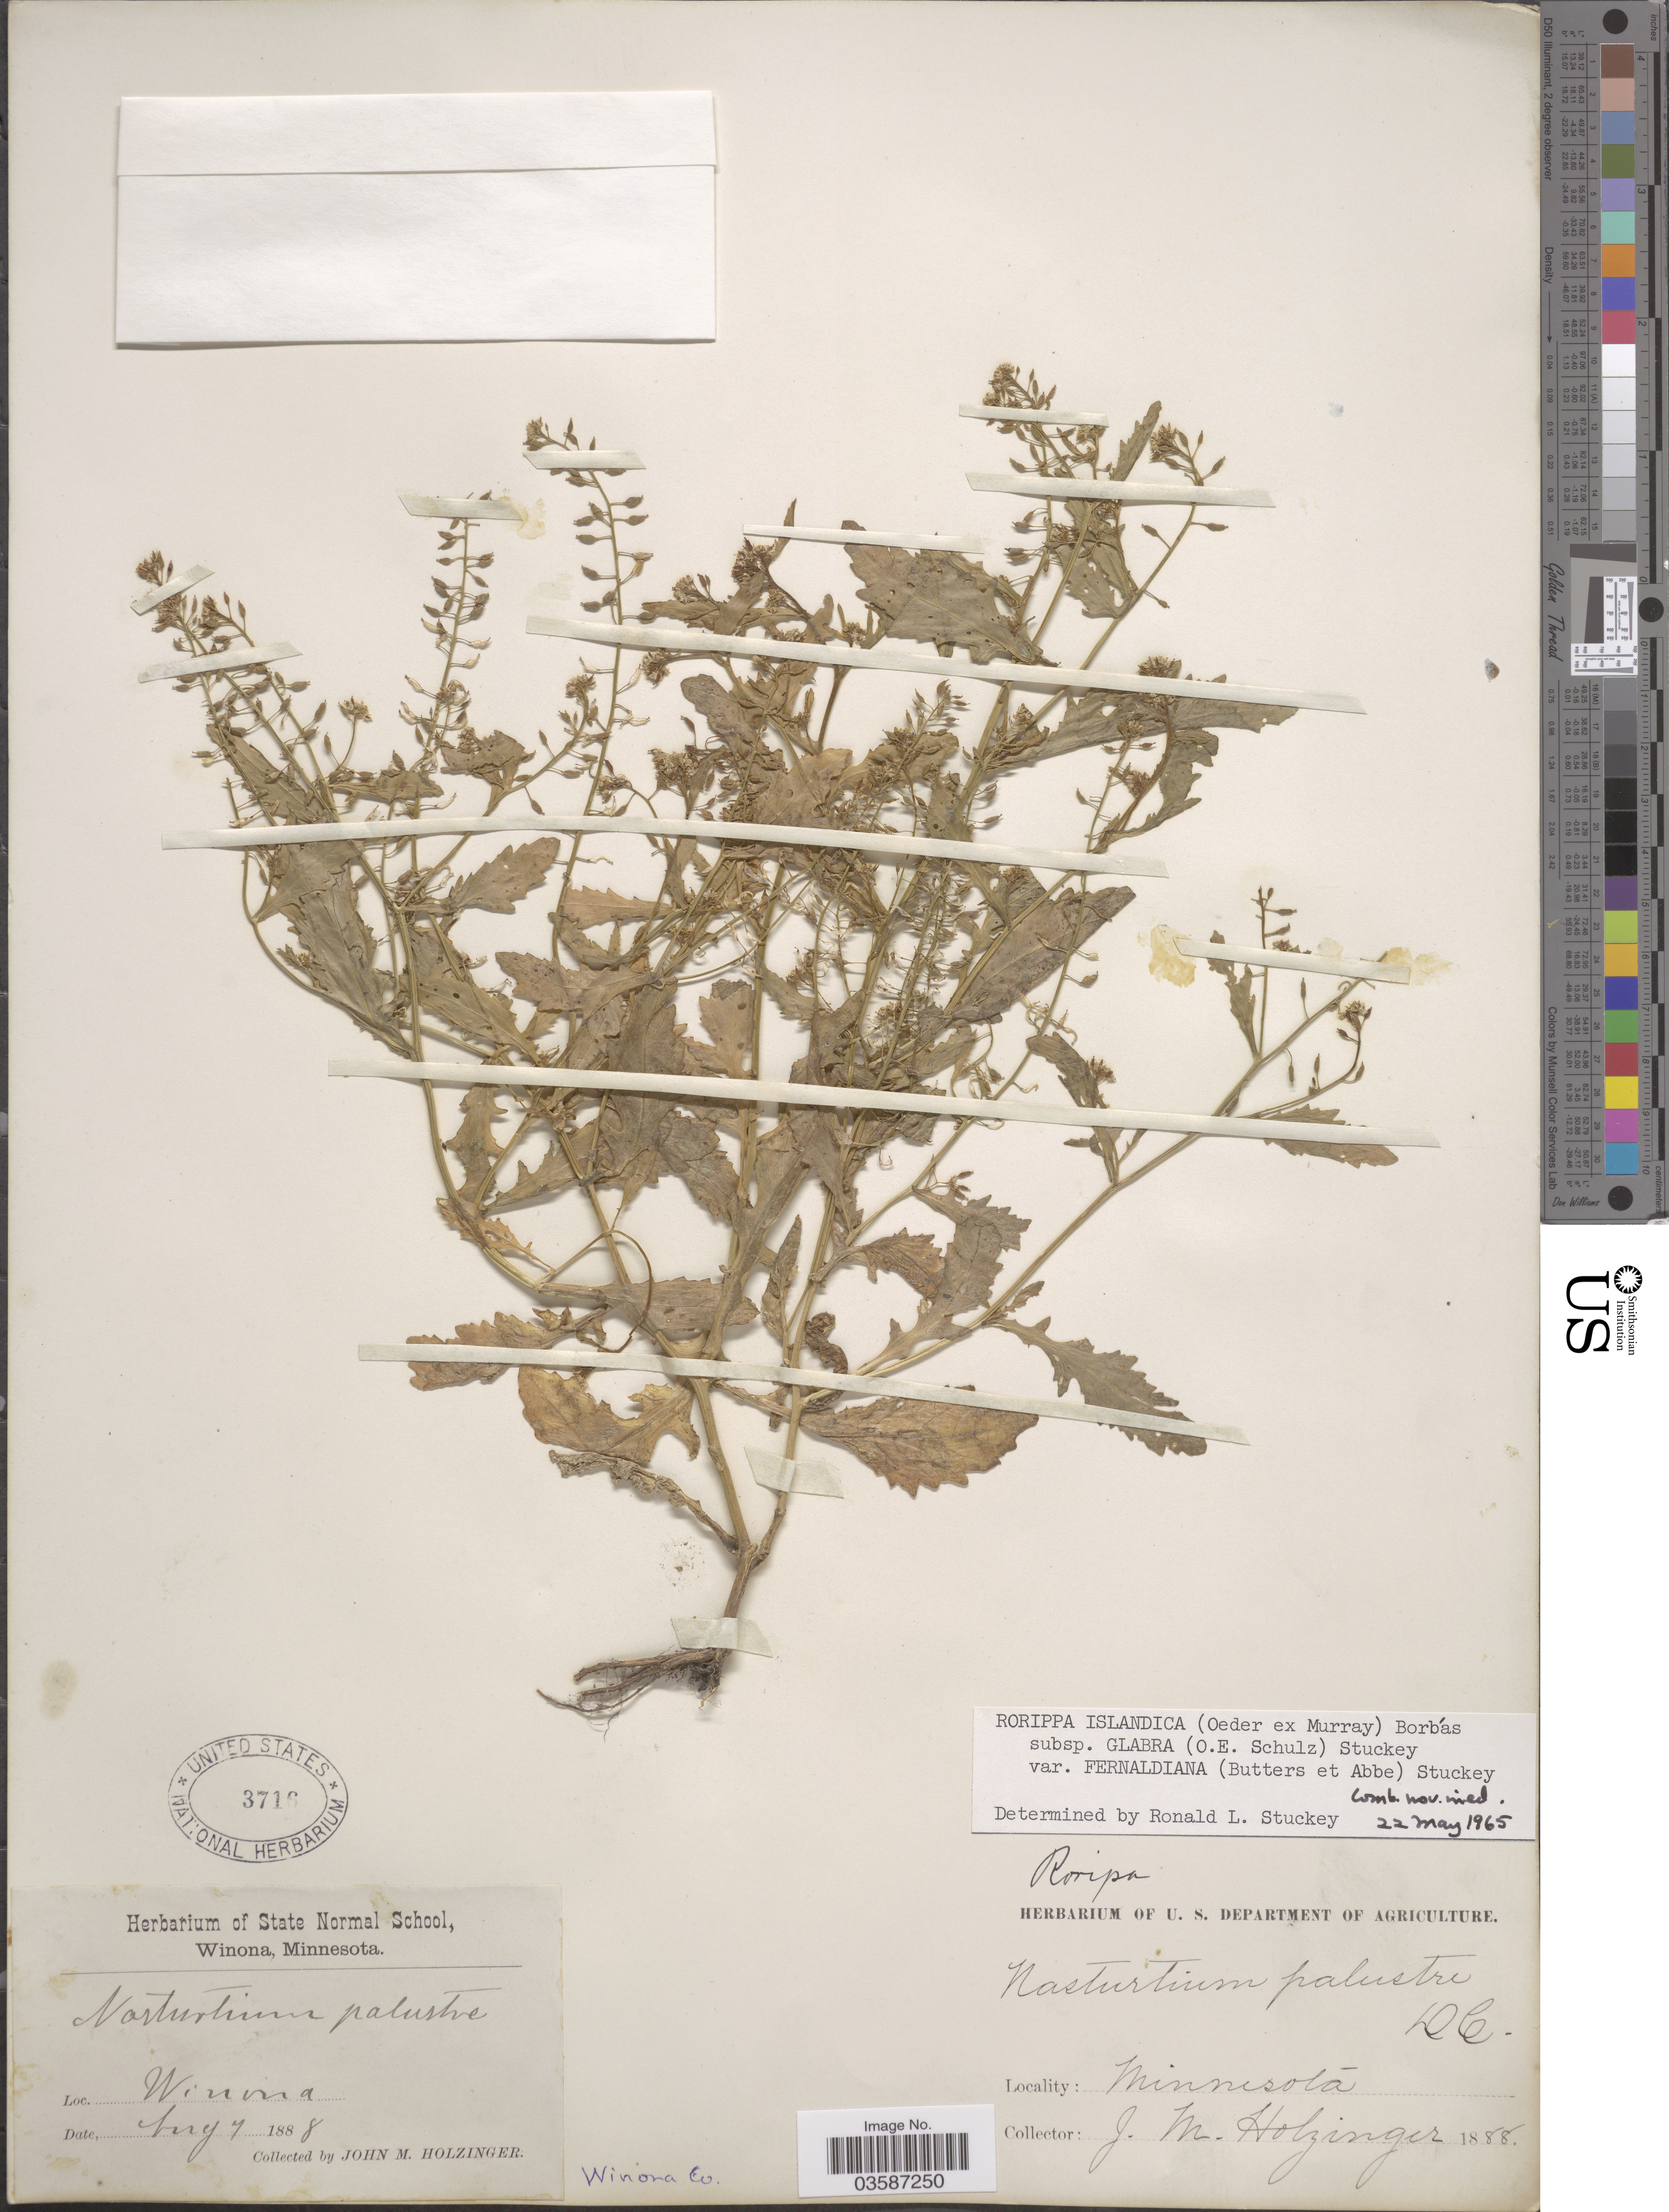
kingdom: Plantae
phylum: Tracheophyta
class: Magnoliopsida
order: Brassicales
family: Brassicaceae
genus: Rorippa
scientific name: Rorippa islandica var. fernaldiana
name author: Butters & Abbe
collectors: J. M. Holzinger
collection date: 1888-08-07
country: United States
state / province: Minnesota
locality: Winona Co.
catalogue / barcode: US 3716